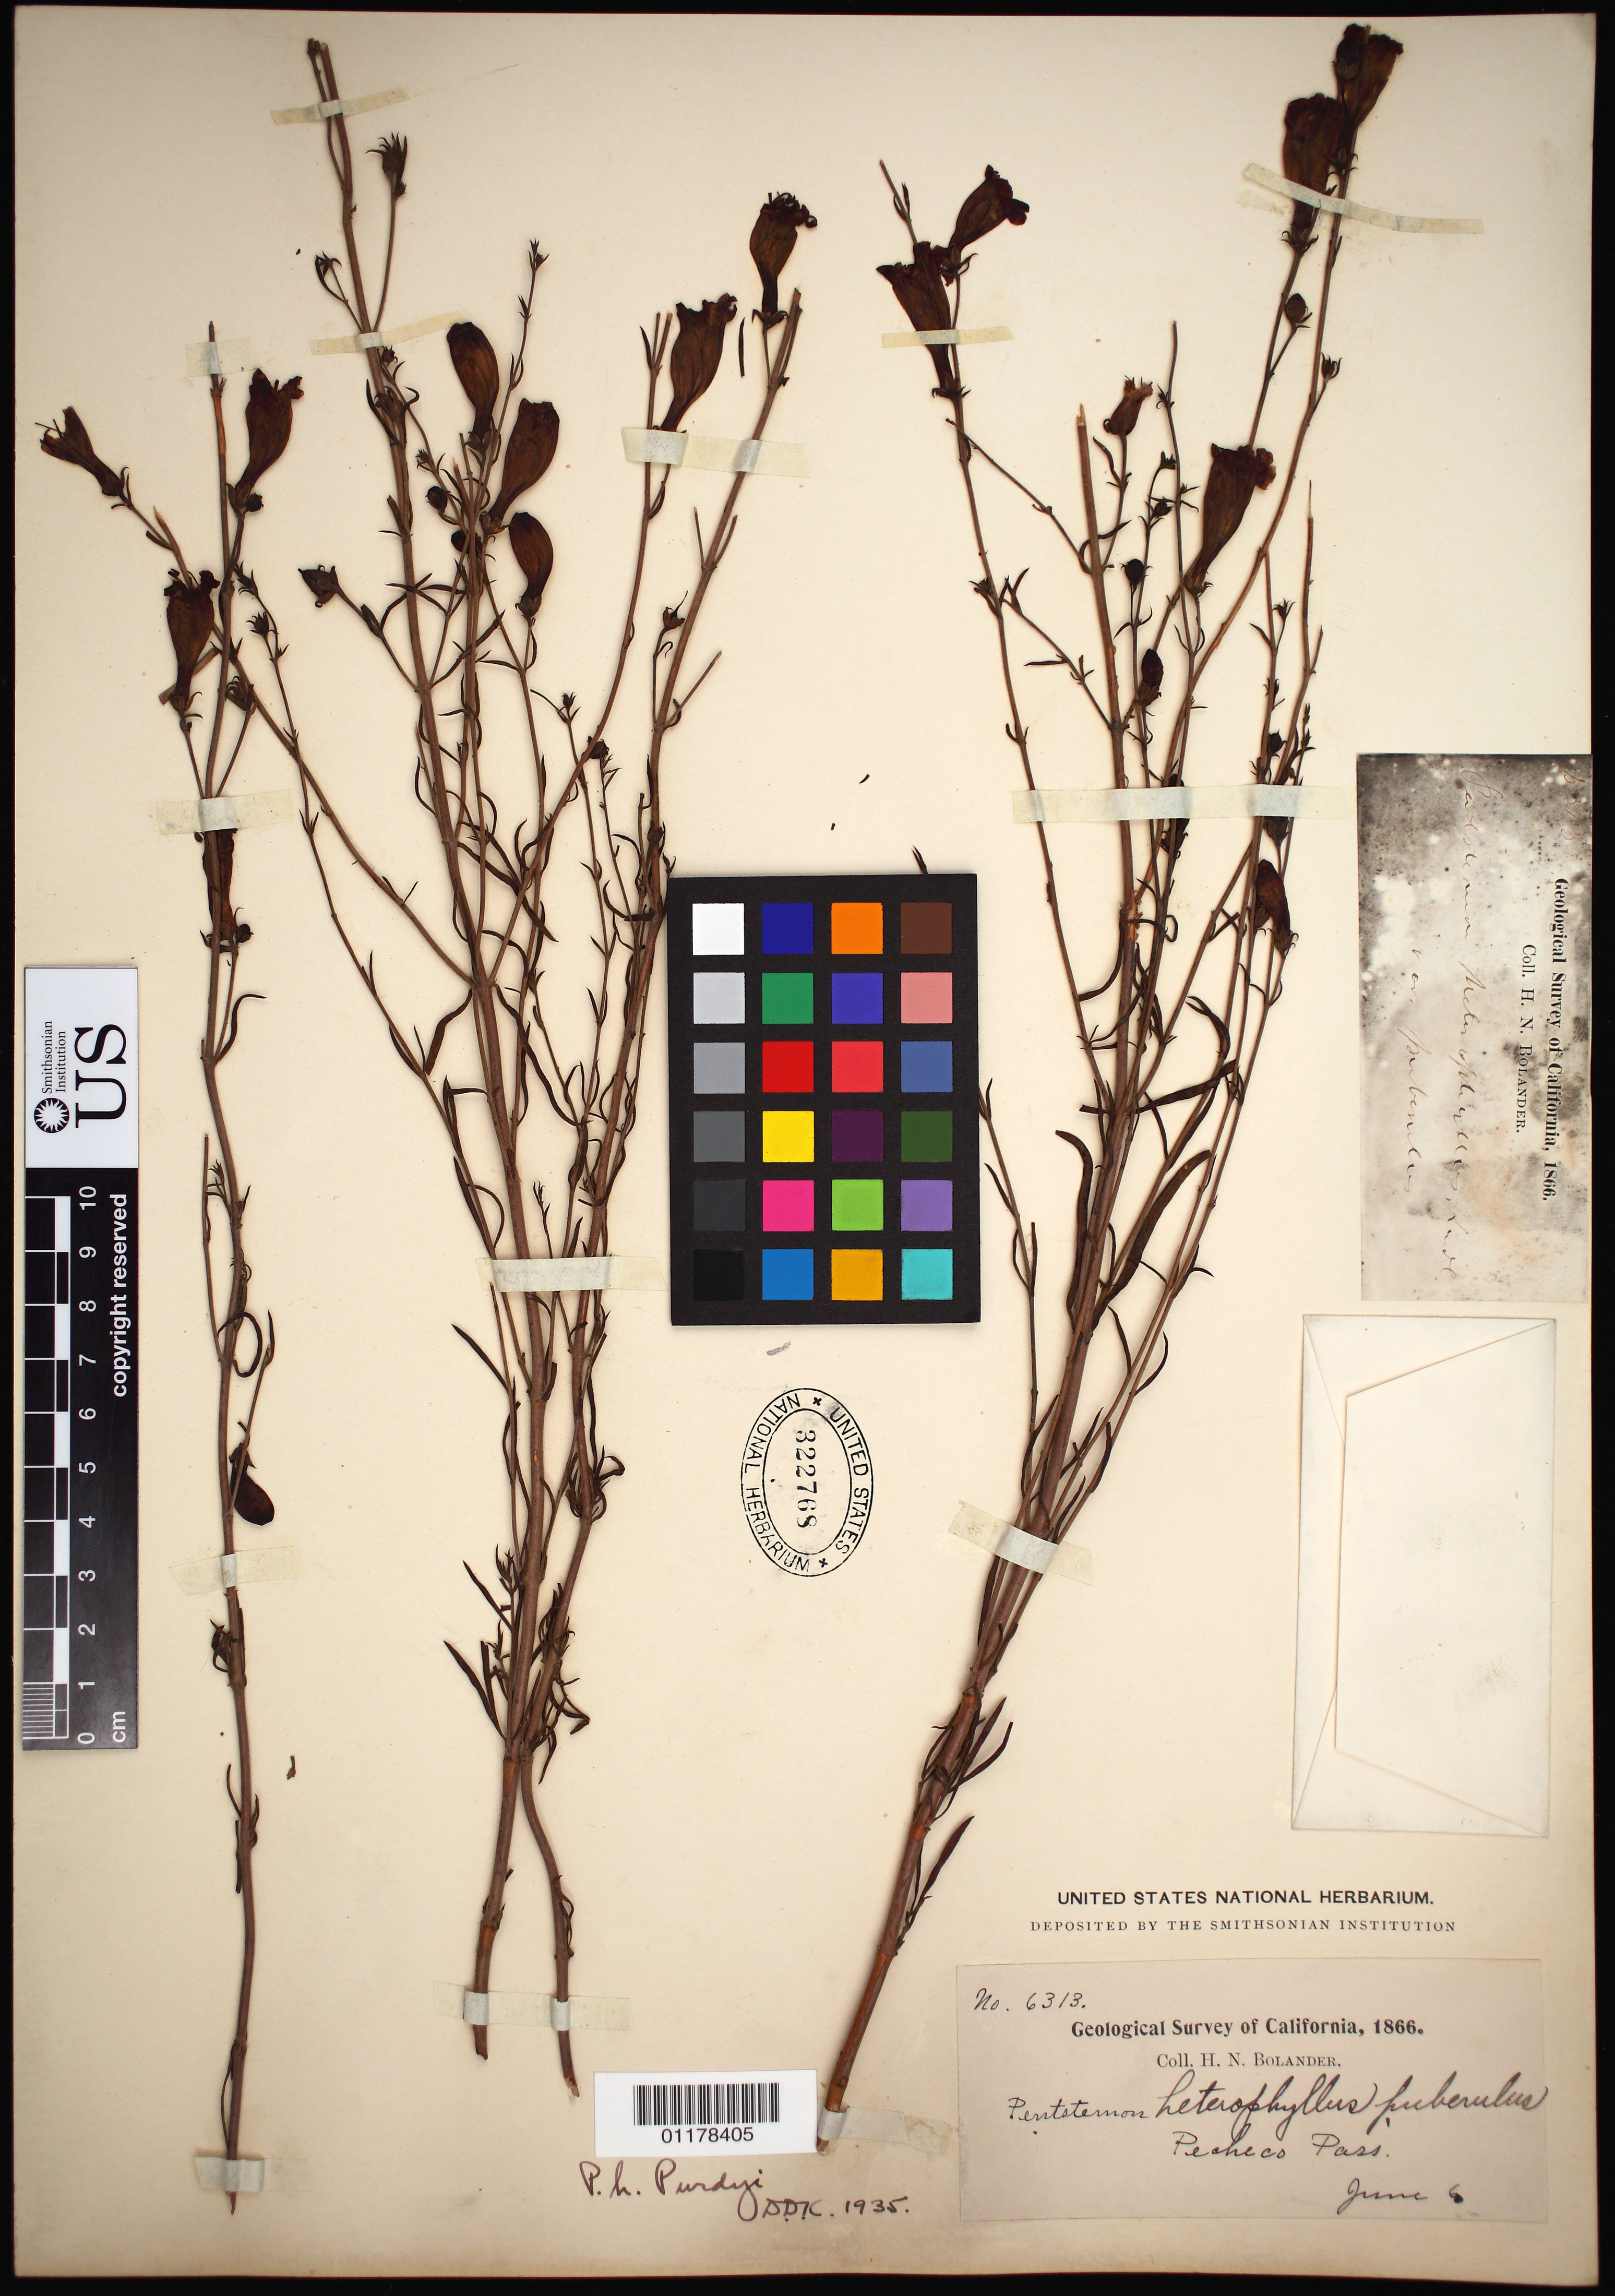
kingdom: Plantae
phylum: Tracheophyta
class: Magnoliopsida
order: Lamiales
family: Plantaginaceae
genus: Penstemon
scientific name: Penstemon heterophyllus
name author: Lindl.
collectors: H. Bolander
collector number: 6313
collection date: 1866-06-06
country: United States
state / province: California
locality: Pecheco Pass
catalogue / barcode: US 322768